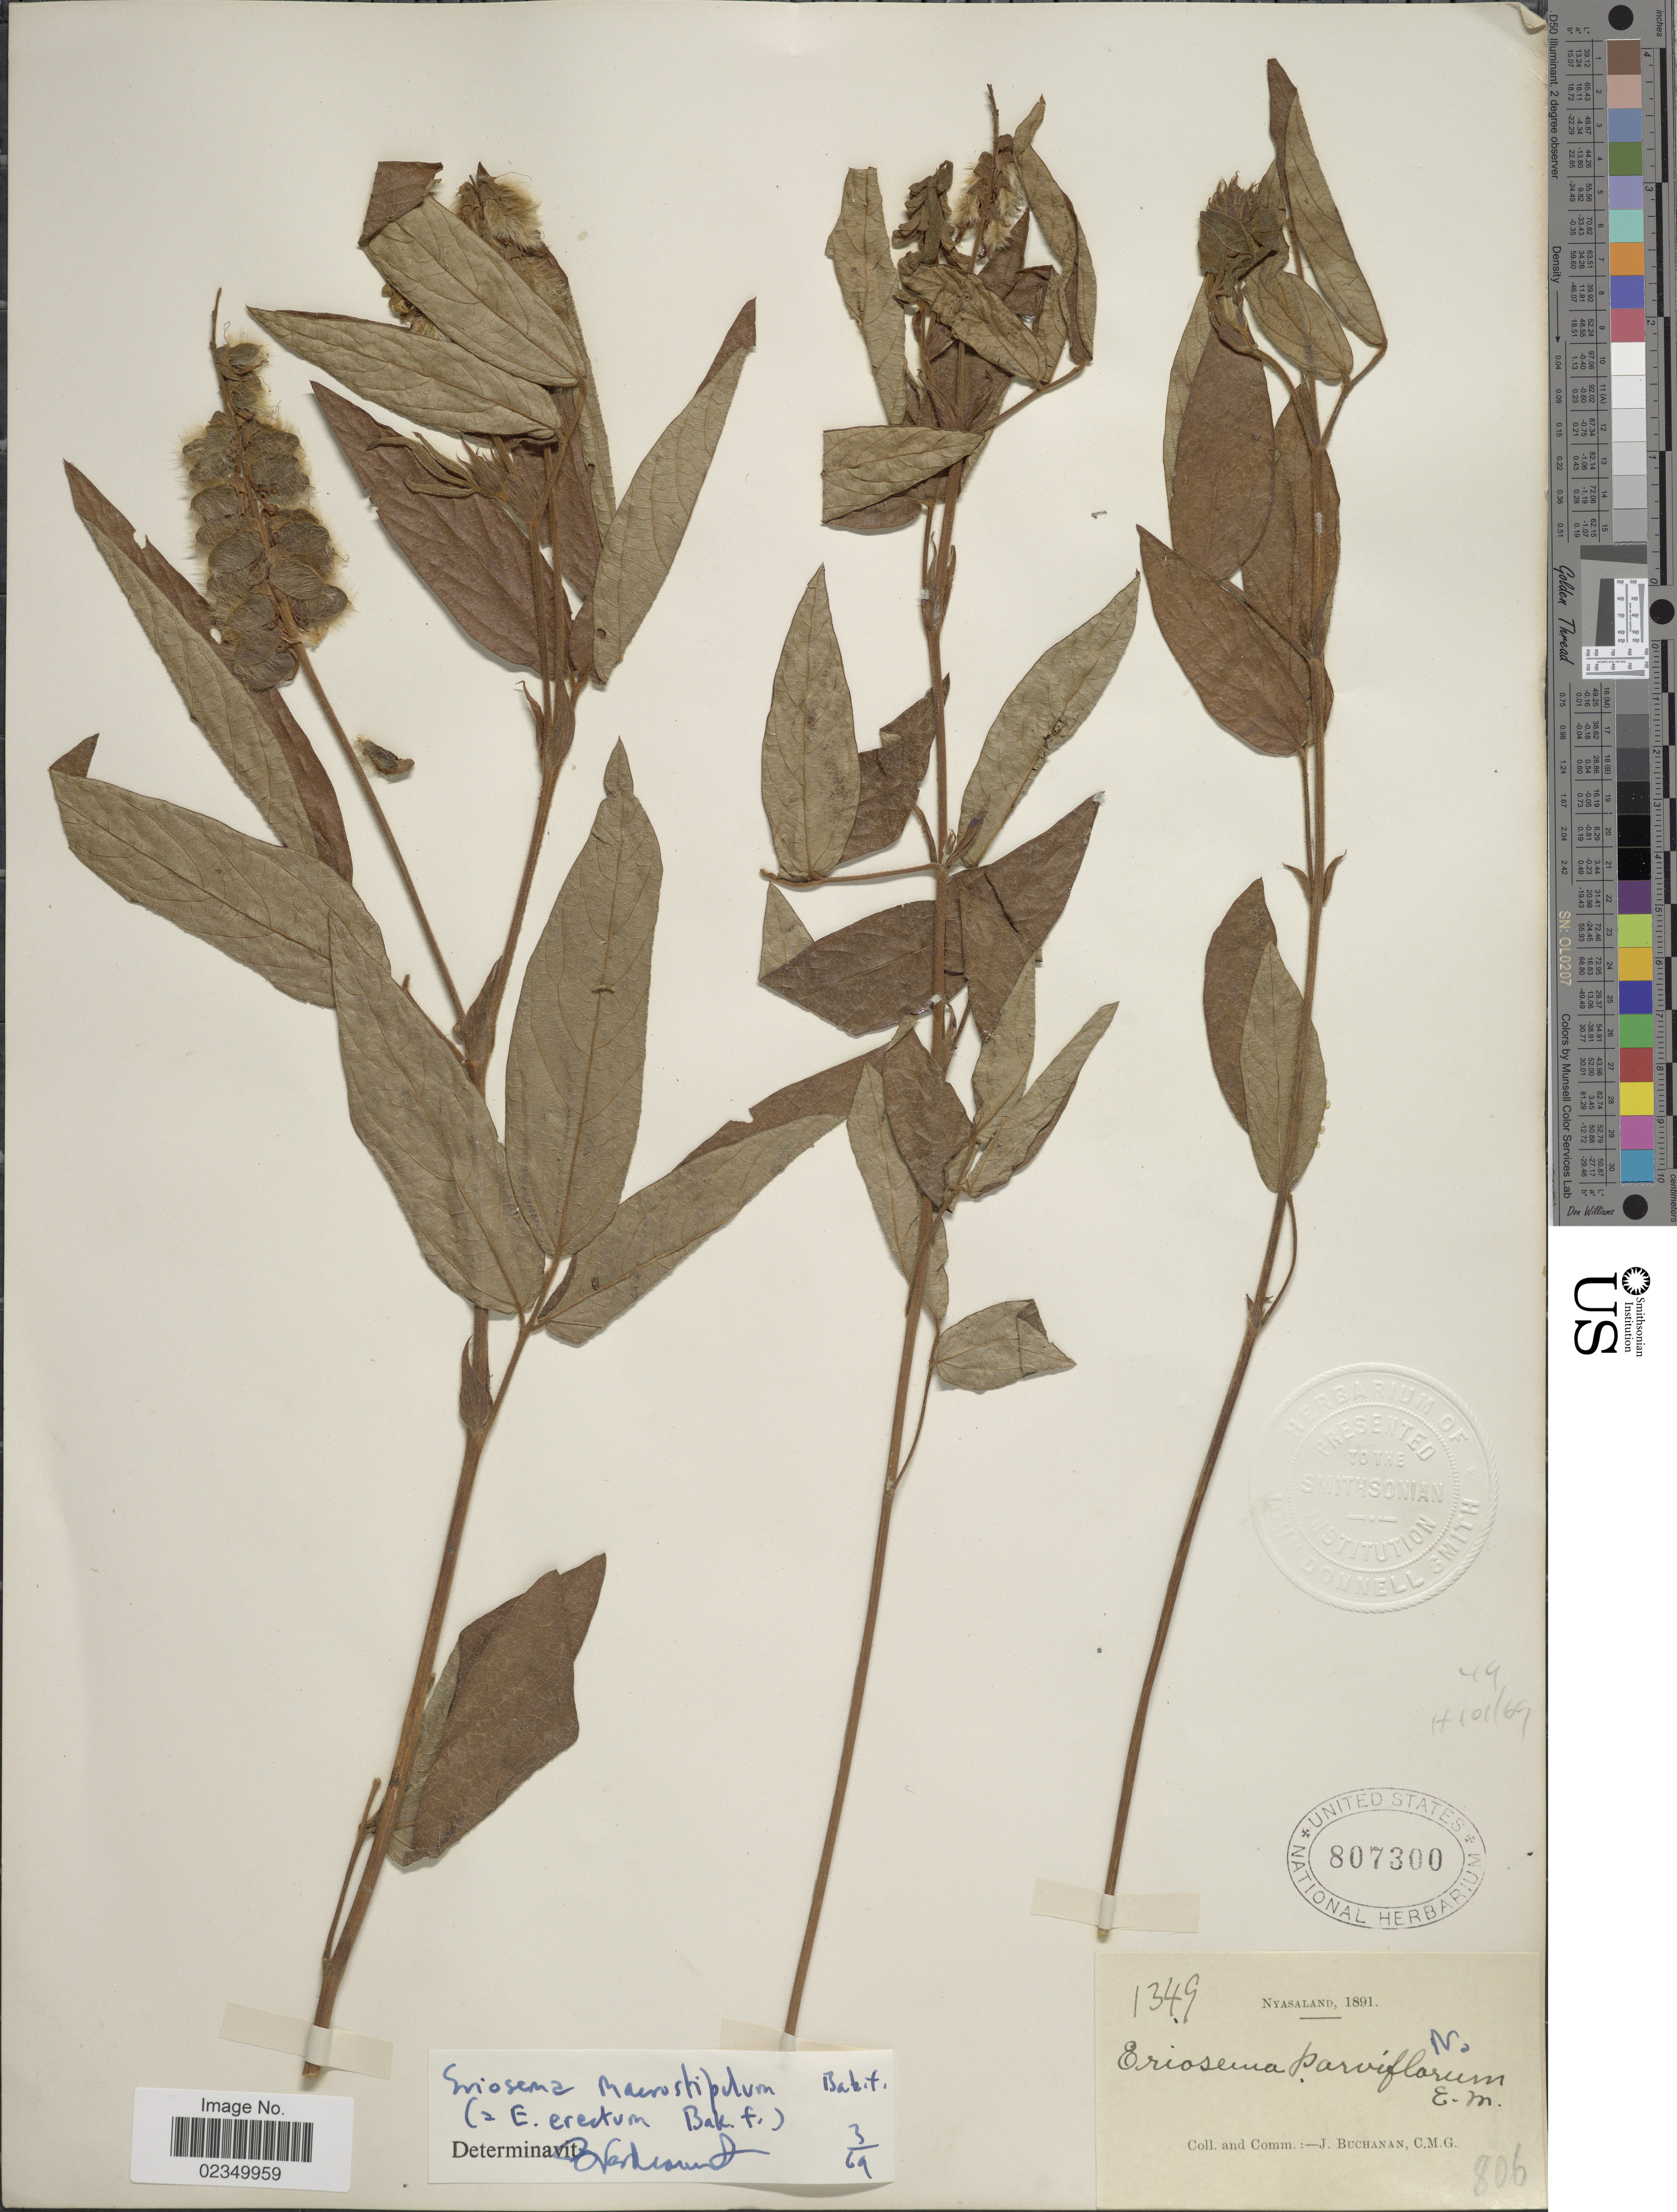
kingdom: Plantae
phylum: Tracheophyta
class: Magnoliopsida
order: Fabales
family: Fabaceae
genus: Eriosema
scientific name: Eriosema macrostipulum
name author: Baker f.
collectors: J. Buchanan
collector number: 1349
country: Malawi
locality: Nyasaland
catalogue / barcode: US 807300